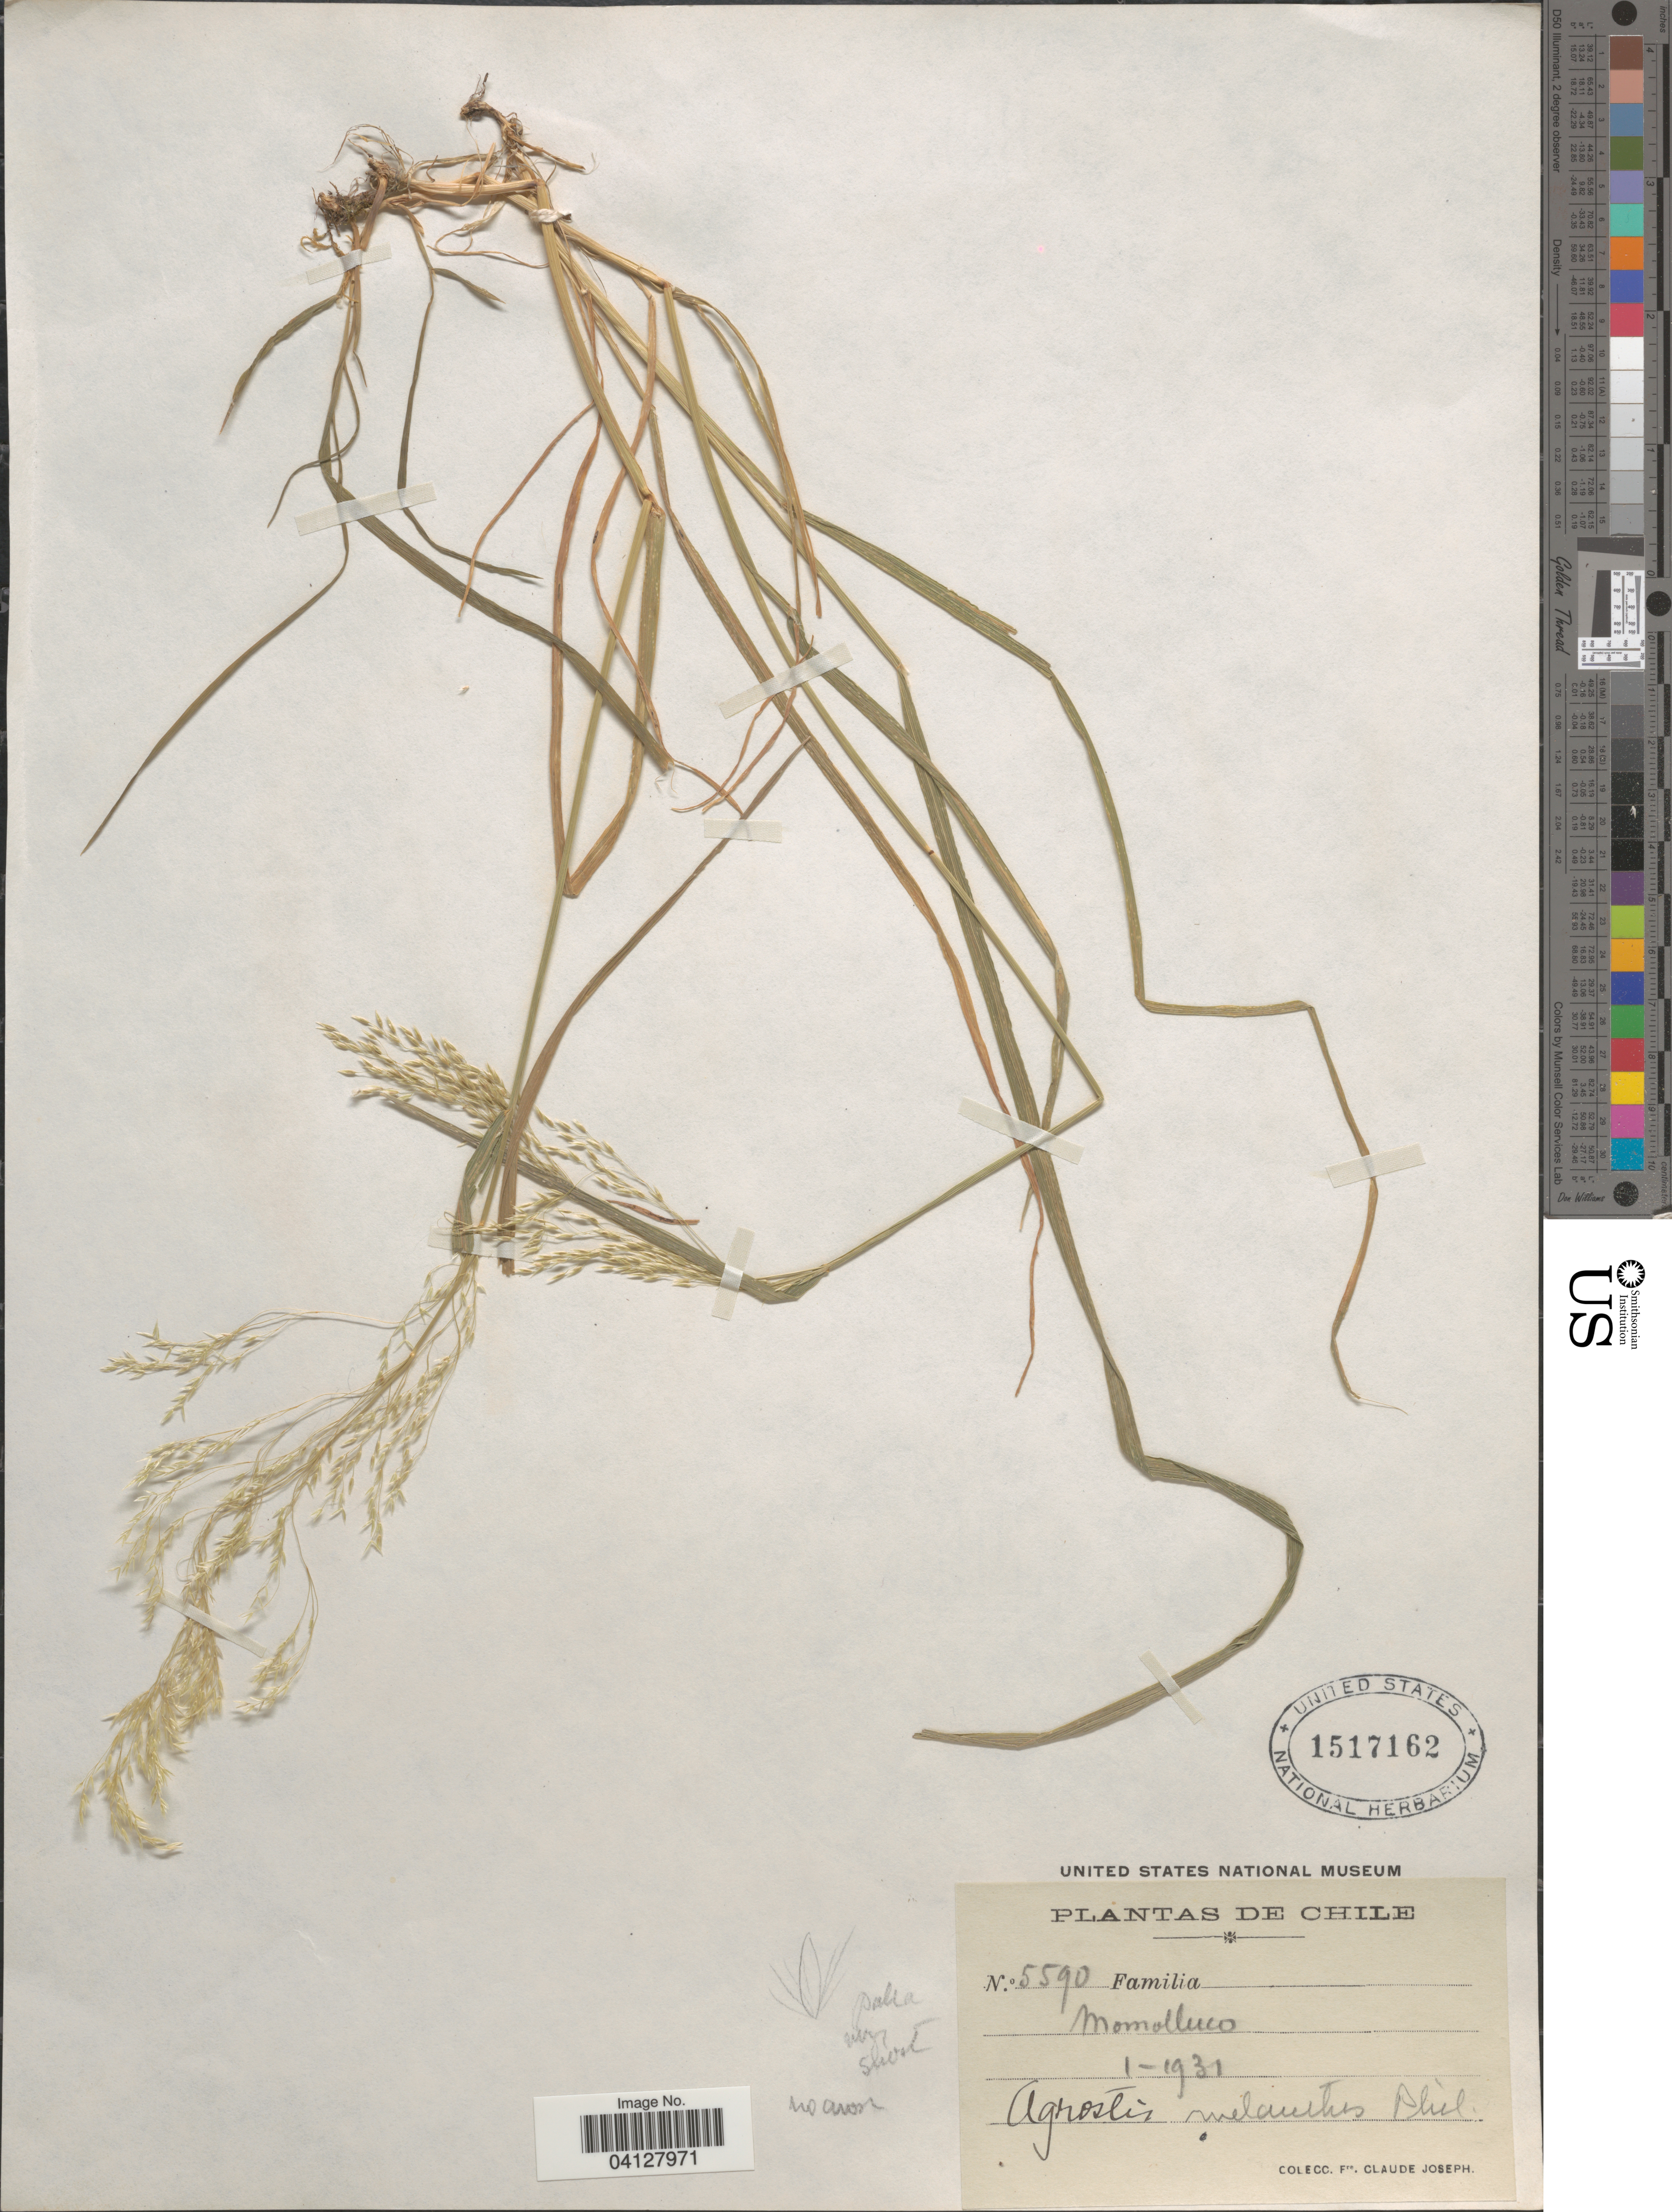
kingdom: Plantae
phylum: Tracheophyta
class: Liliopsida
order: Poales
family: Poaceae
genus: Agrostis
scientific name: Agrostis melanthes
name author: Phil.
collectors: Bro. Claude-Joseph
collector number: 5590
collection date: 1931-01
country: Chile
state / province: Araucanía (IX)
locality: Momolluco.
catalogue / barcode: US 1517162